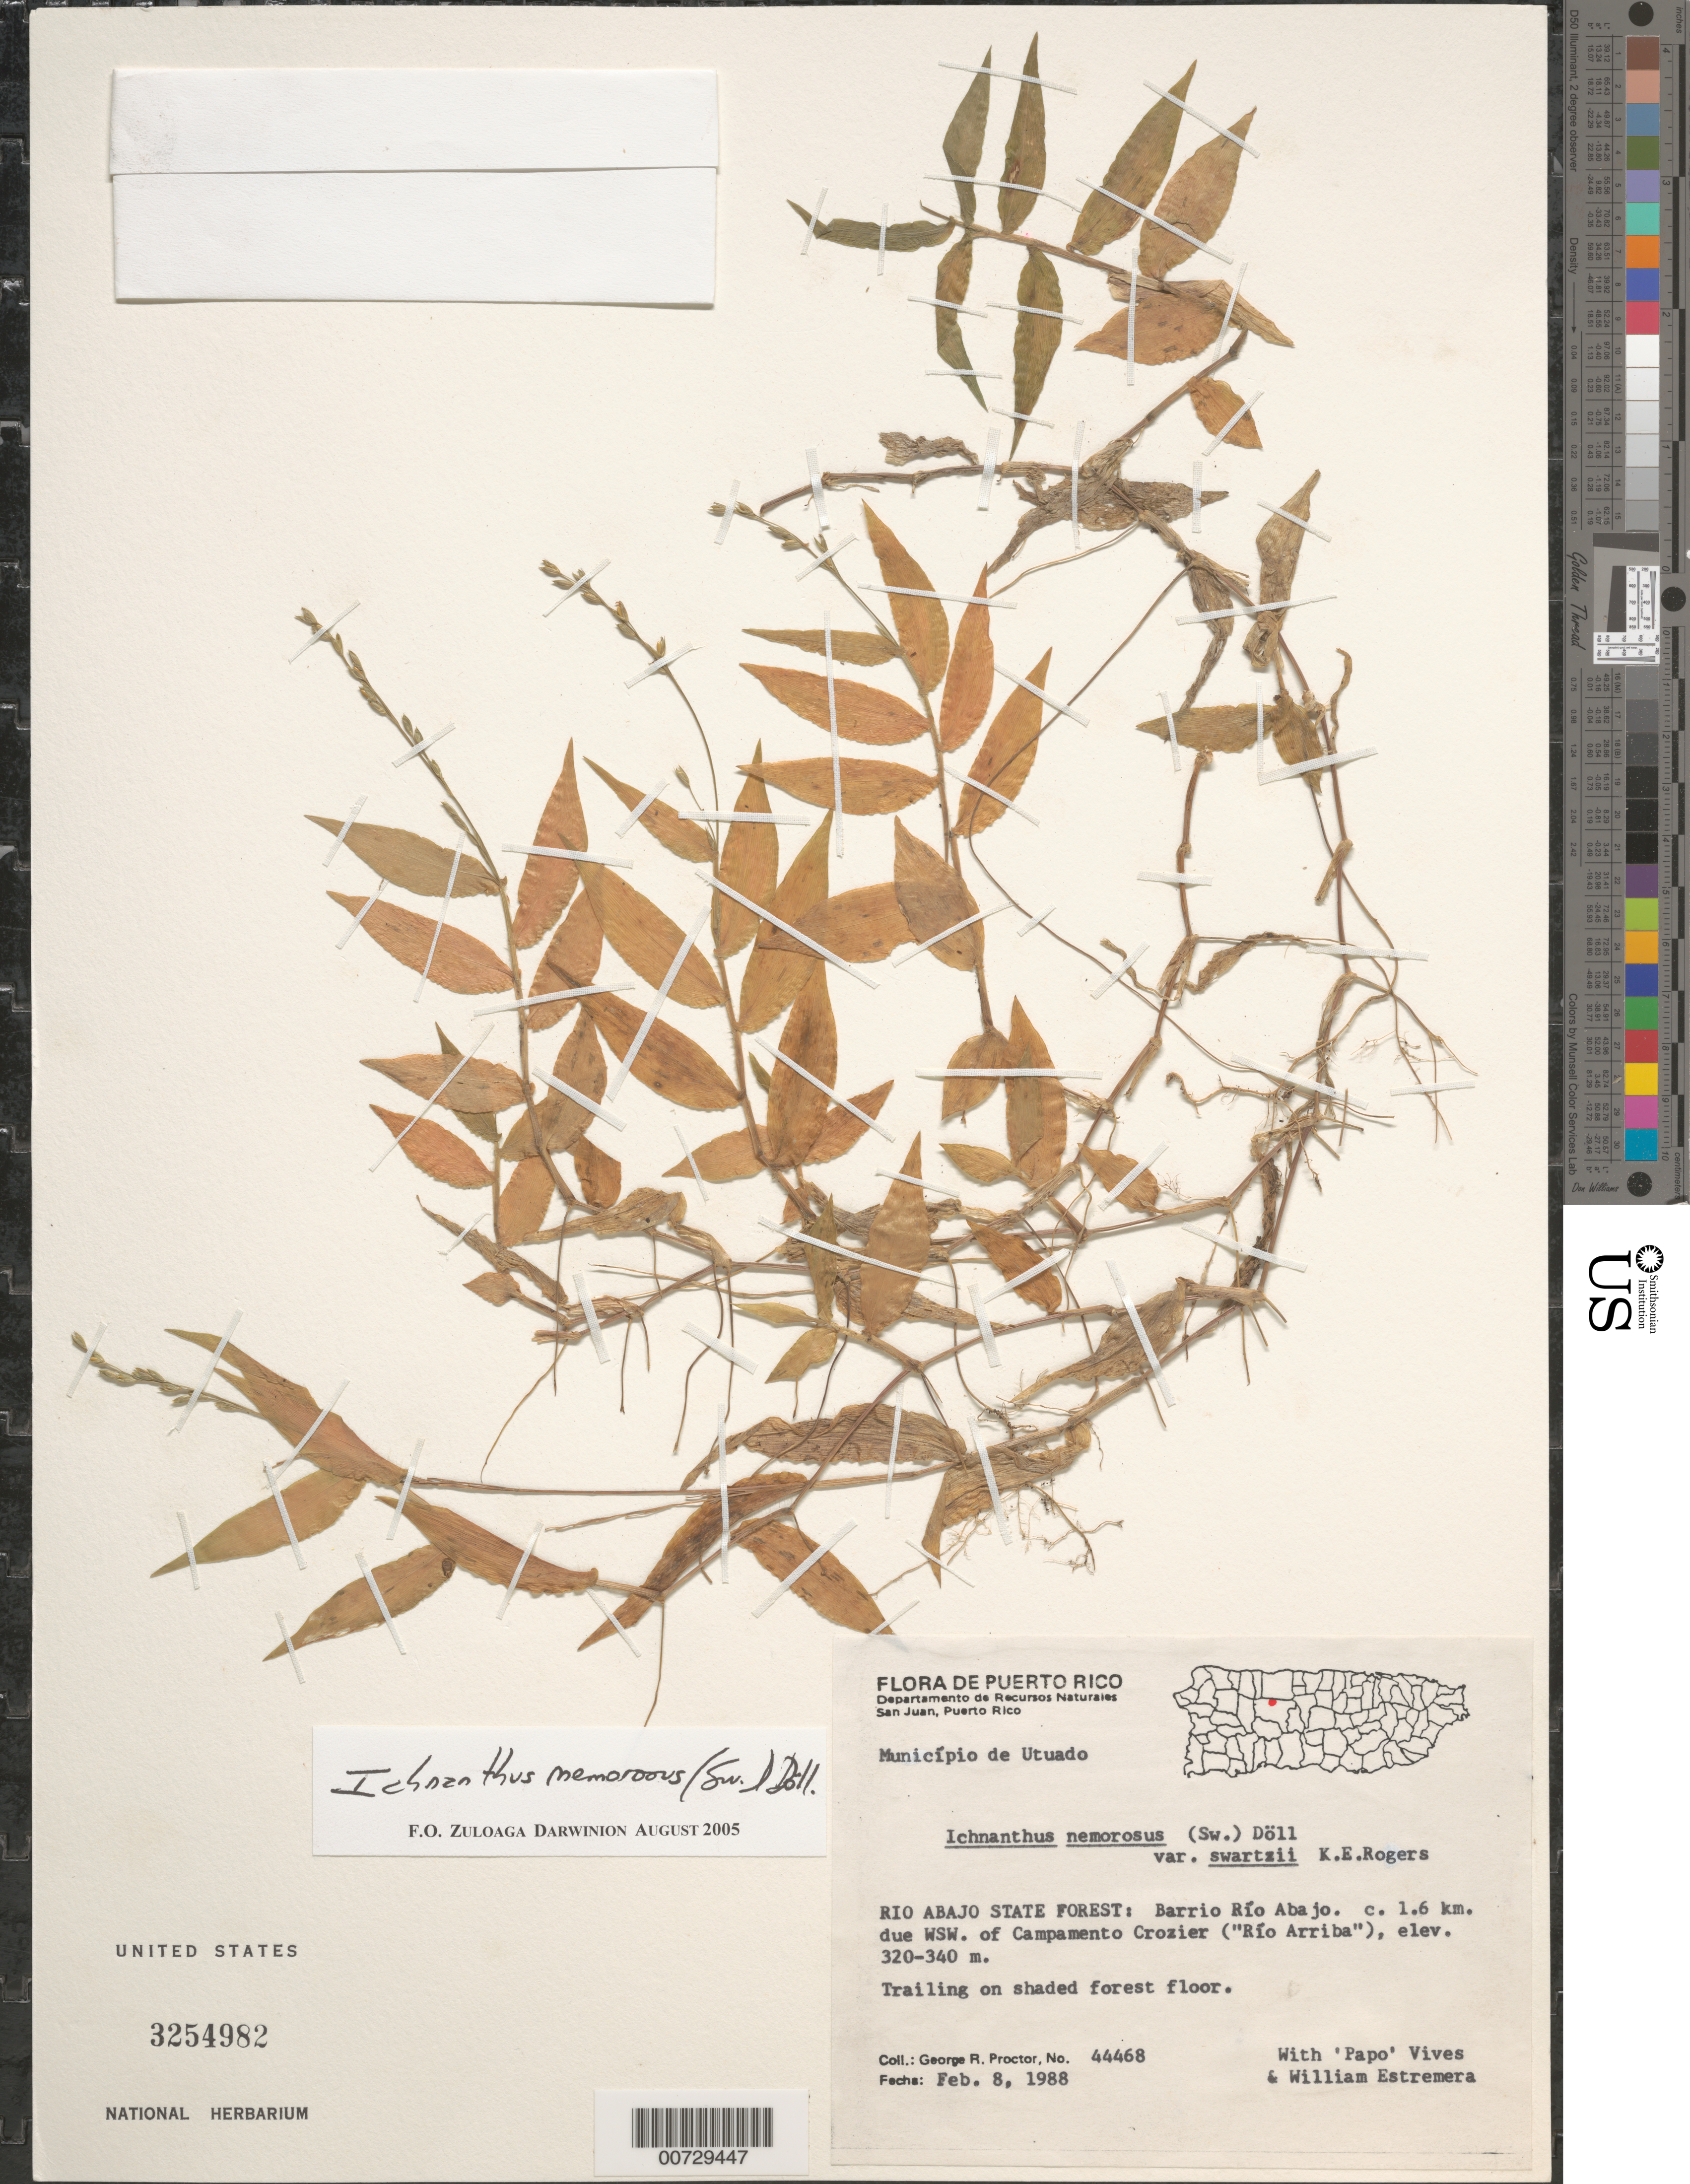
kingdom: Plantae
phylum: Tracheophyta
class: Liliopsida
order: Poales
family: Poaceae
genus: Ichnanthus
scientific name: Ichnanthus pallens var. major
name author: (Nees) Stieber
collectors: G. R. Proctor, P. Vives & W. Estremera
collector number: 44468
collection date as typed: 08 Feb 1988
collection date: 1988-02-08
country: Puerto Rico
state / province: Utuado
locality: Río Abajo State Forest: Barrio Río Abajo c. 1.6 km due WSW of Campamento Crozier ("Río Arriba")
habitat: On shaded forest floor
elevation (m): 320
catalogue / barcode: US 3254982